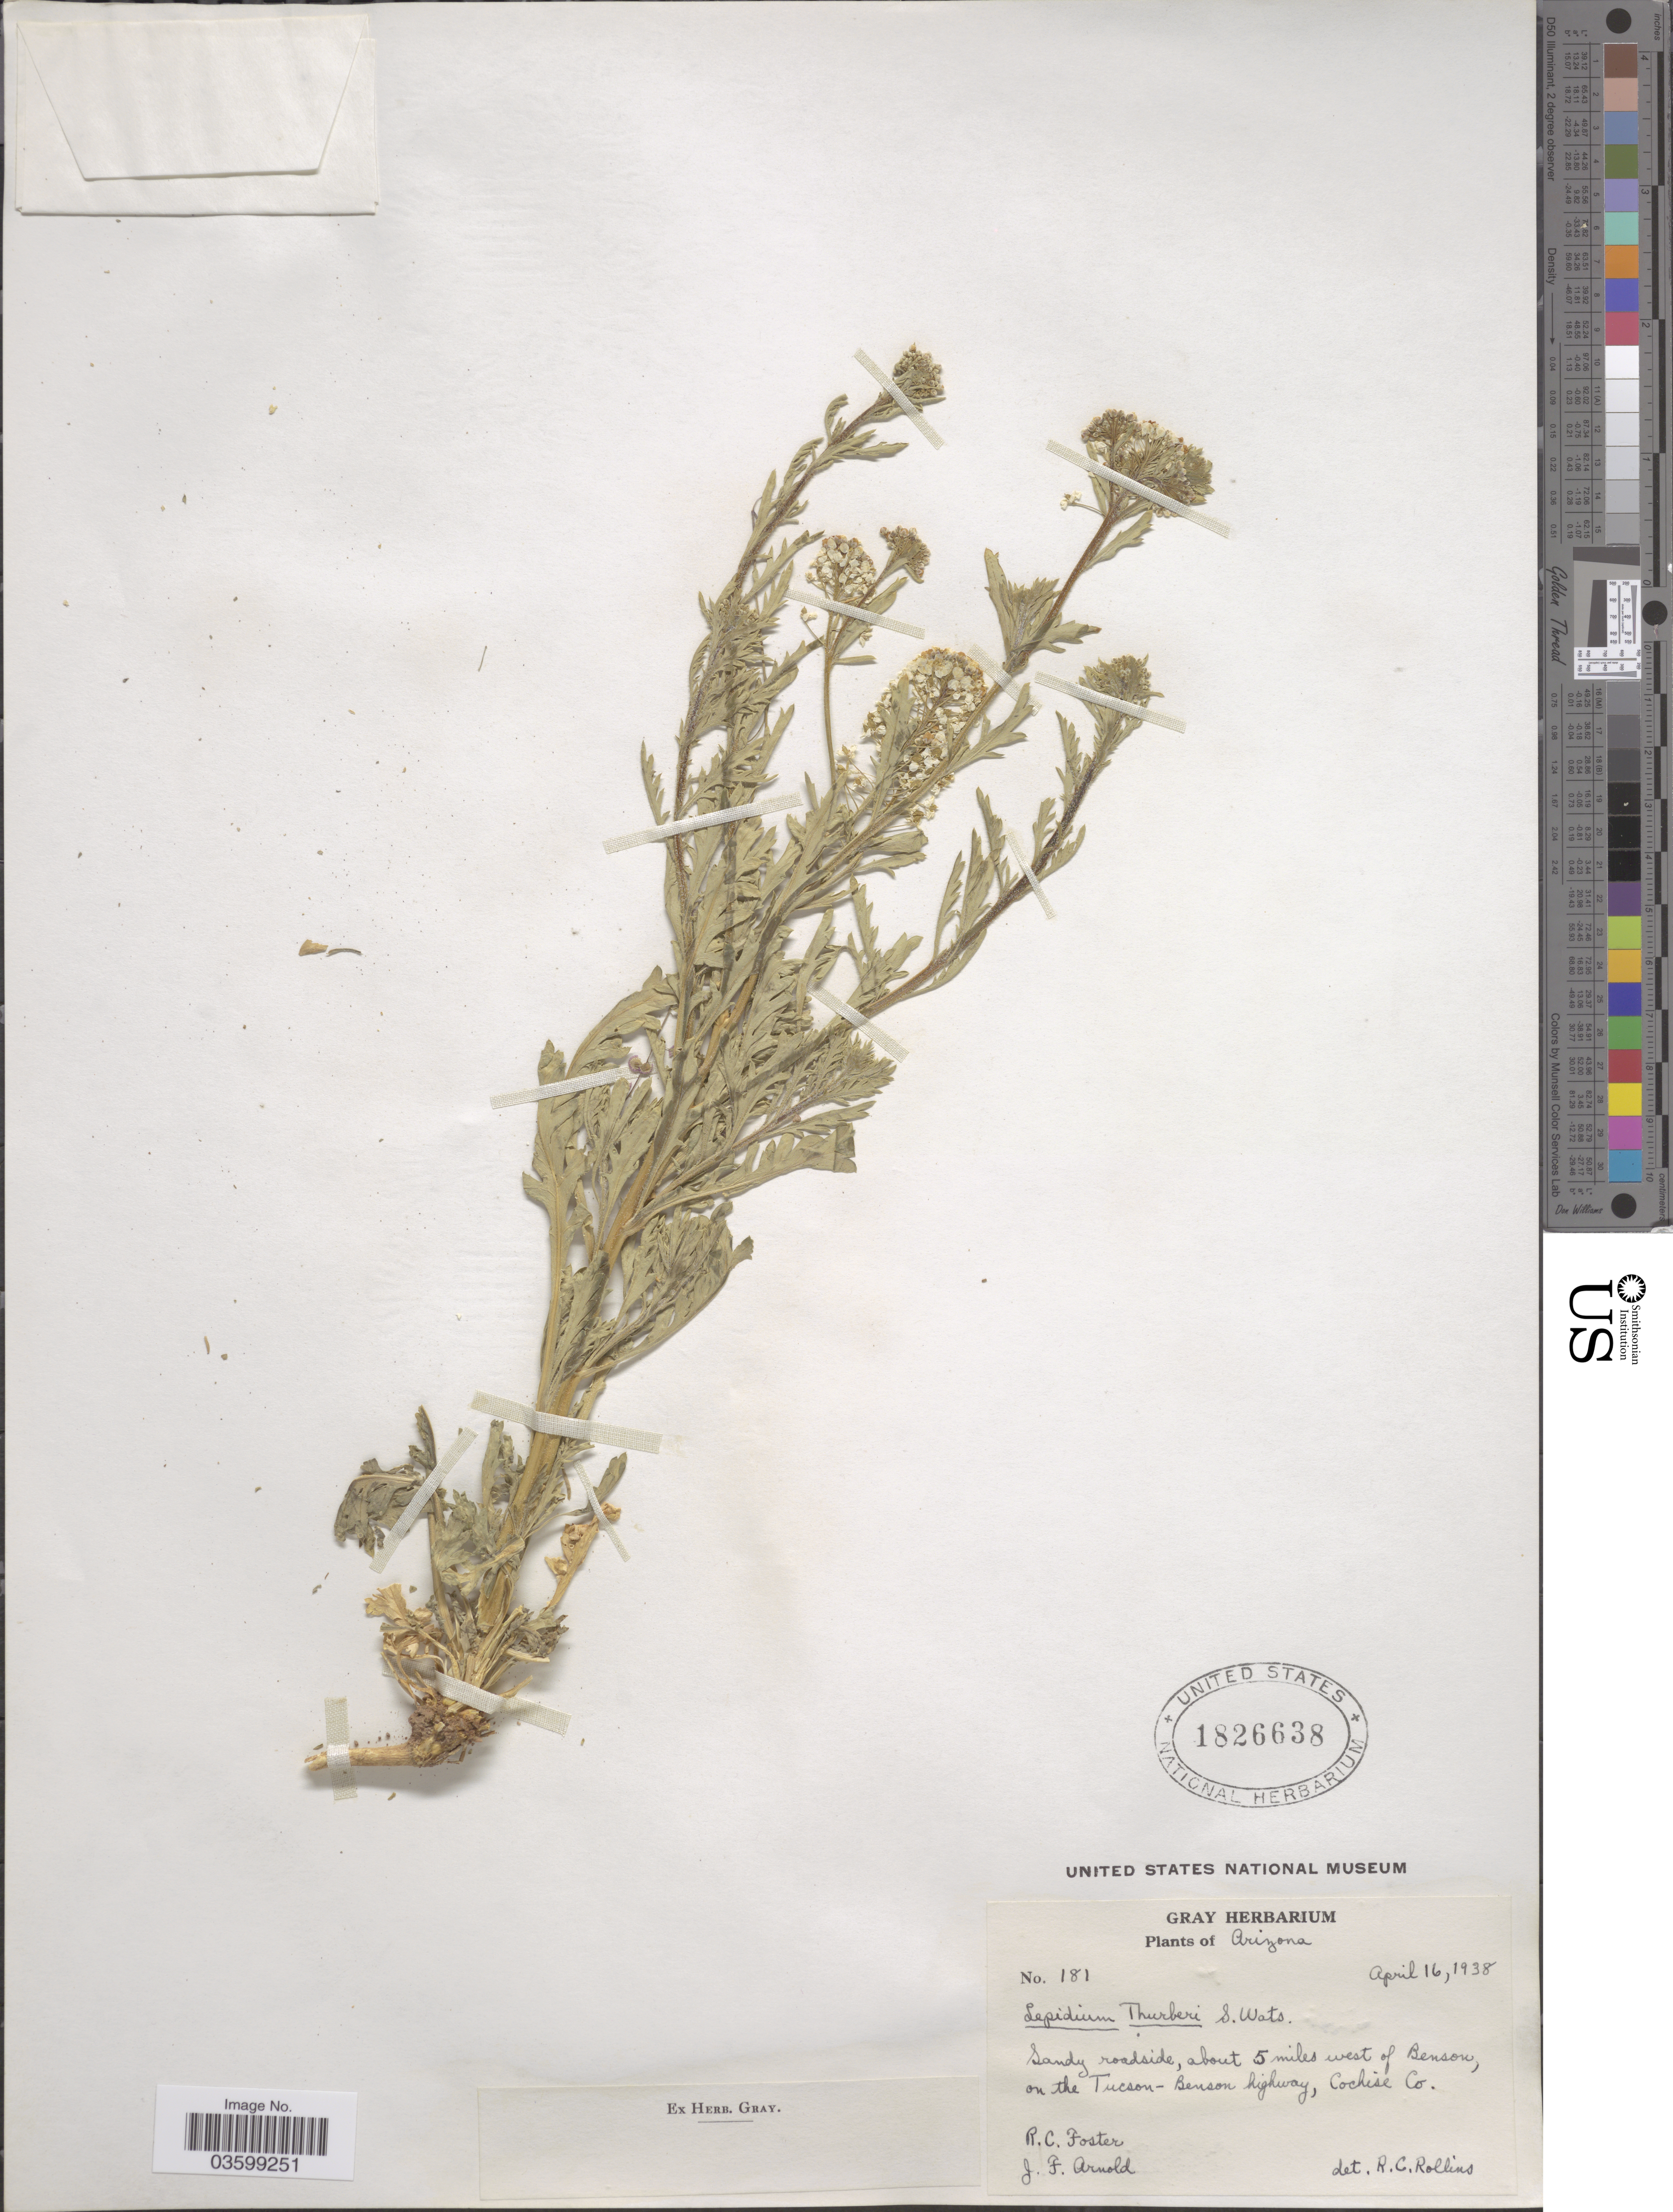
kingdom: Plantae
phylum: Tracheophyta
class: Magnoliopsida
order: Brassicales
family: Brassicaceae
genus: Lepidium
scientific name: Lepidium thurberi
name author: Wooton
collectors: R. C. Foster & J. F. Arnold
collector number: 181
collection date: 1938-04-16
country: United States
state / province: Arizona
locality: Sandy roadside, about 5 miles west of Benson, on the Tucson-Benson highway, Cochise Co.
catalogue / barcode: US 1826638